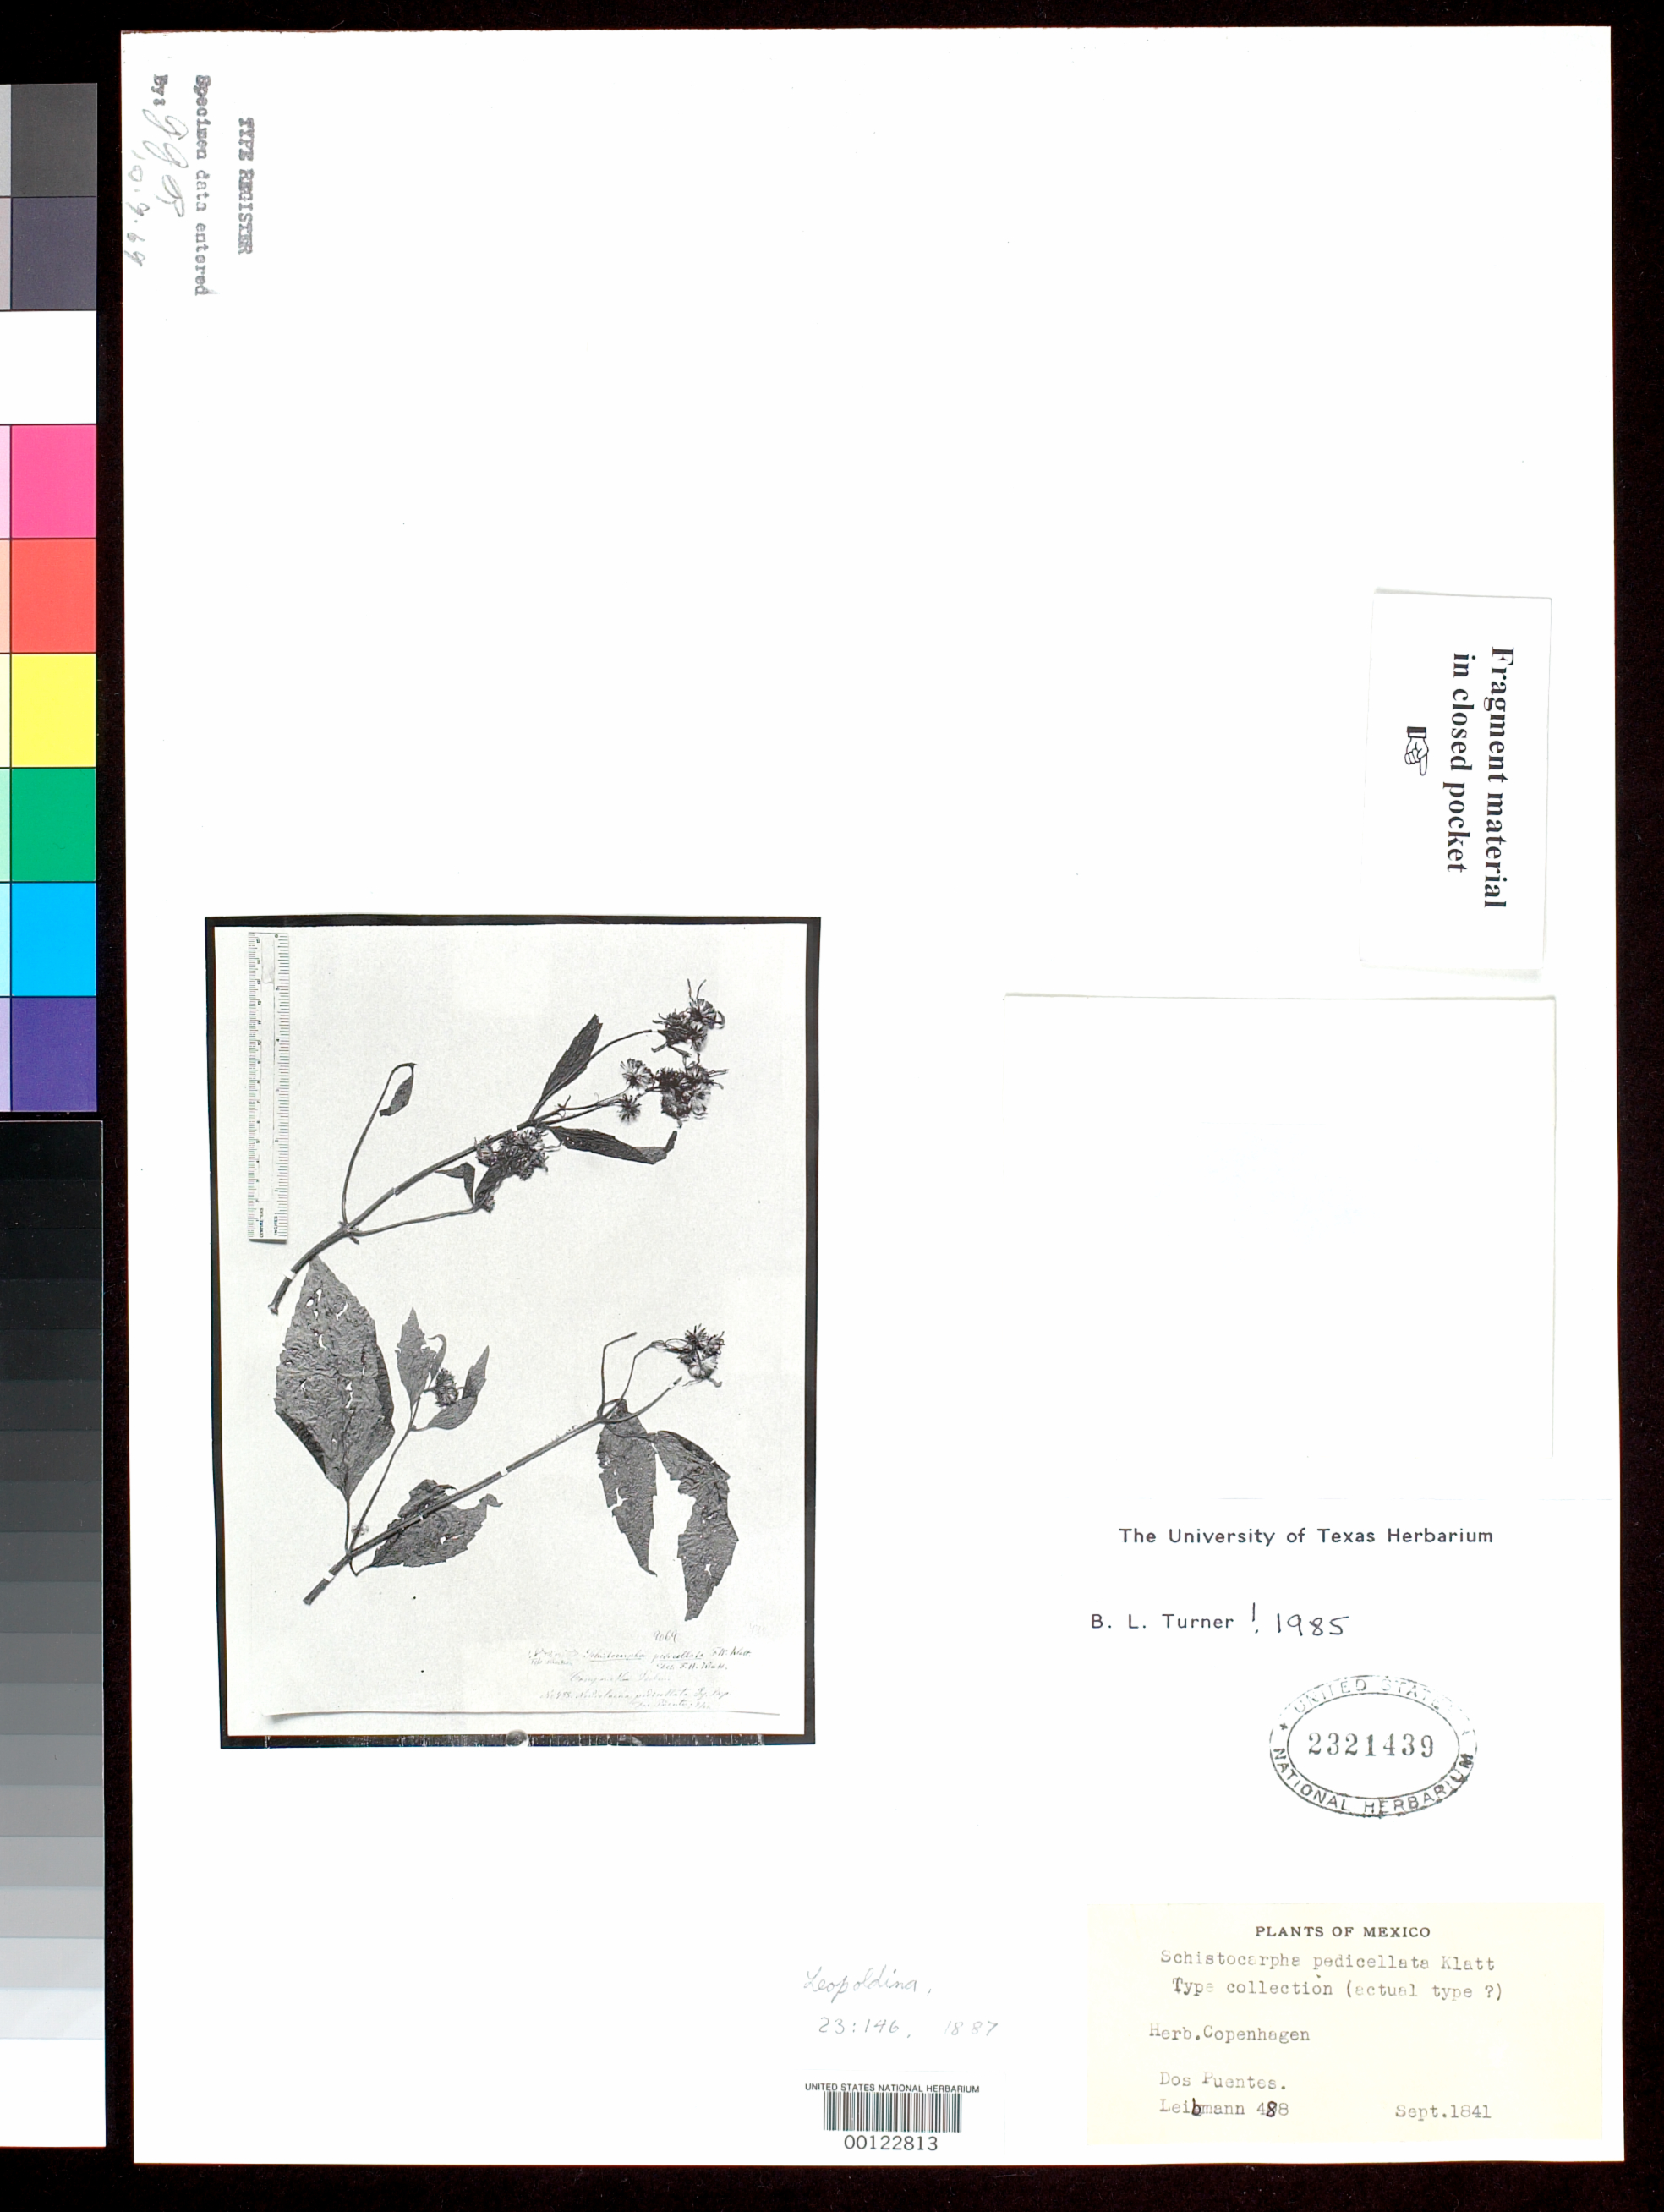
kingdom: Plantae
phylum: Tracheophyta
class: Magnoliopsida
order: Asterales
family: Asteraceae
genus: Schistocarpha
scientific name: Schistocarpha pedicellata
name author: Klatt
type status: Type Fragment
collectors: F. M. Liebmann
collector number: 488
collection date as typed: Sep 1841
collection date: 1841-09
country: Mexico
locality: E of Monserrat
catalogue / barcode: US 2321439